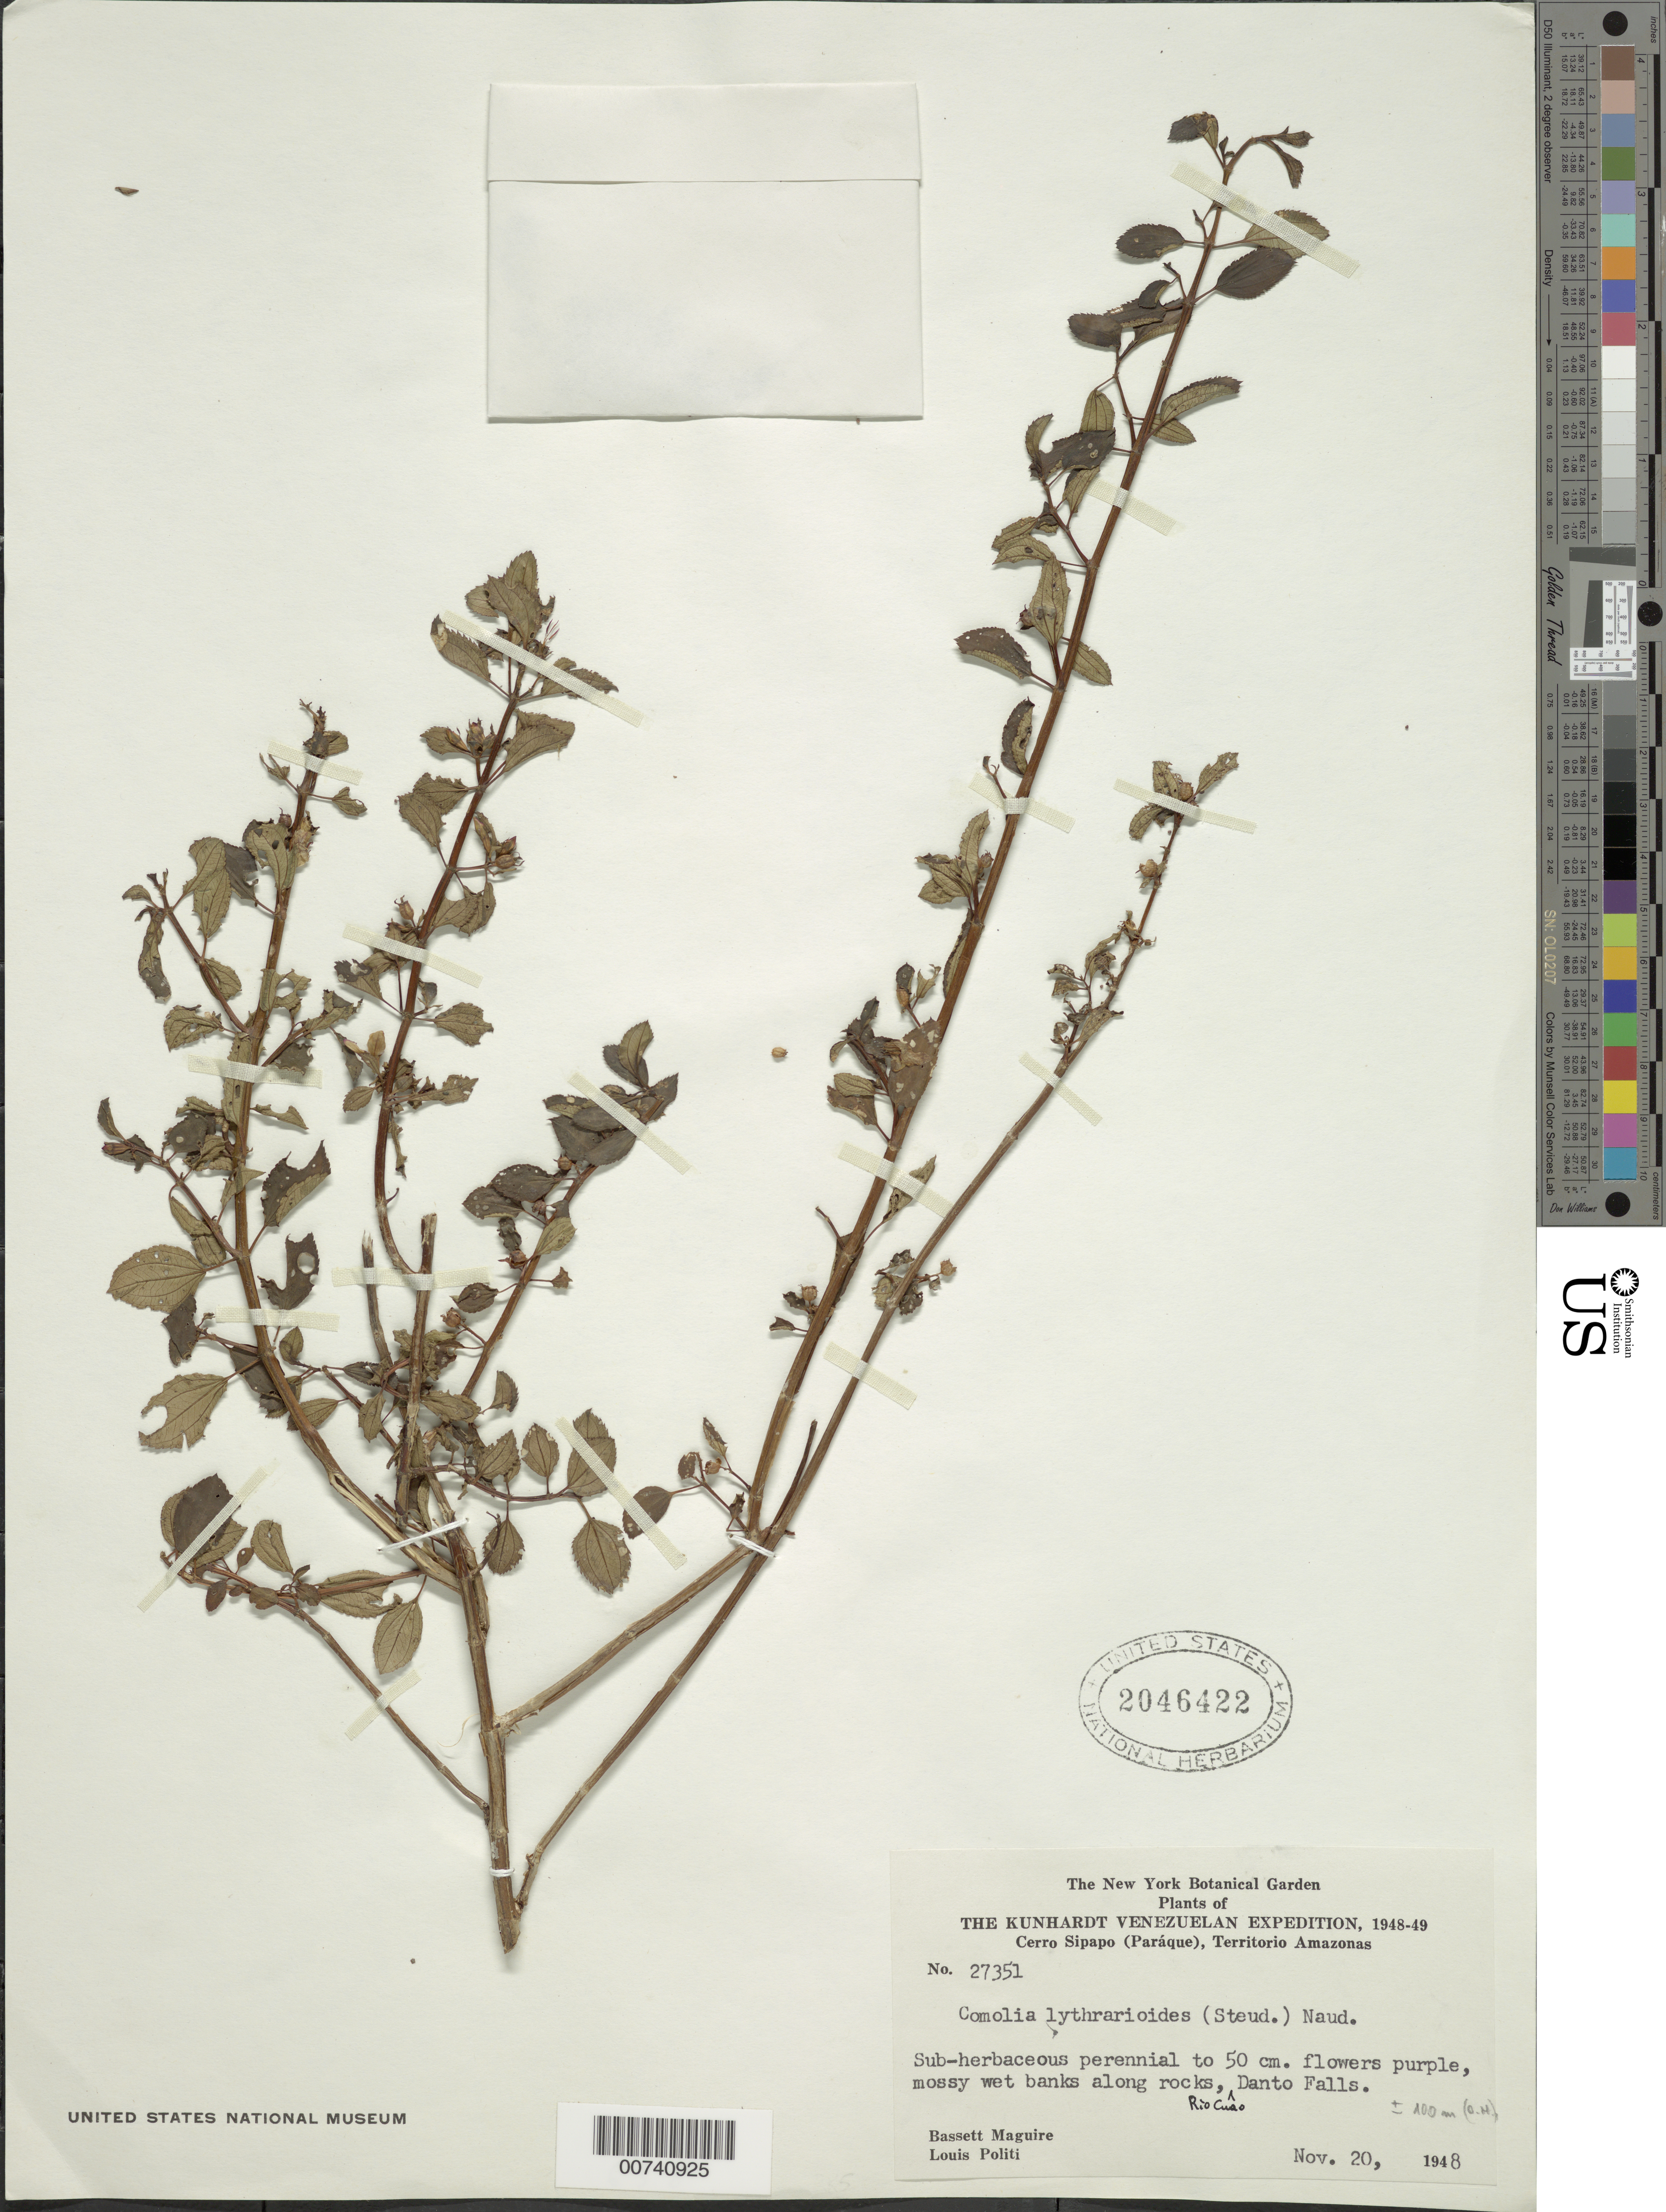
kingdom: Plantae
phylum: Tracheophyta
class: Magnoliopsida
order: Myrtales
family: Melastomataceae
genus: Comolia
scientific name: Comolia sp. nov. 6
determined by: Nunes da Silva, Diego, (RB), Jardim Botanico do Rio de Janeiro - Herbario (BRAZIL)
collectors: B. Maguire & L. Politi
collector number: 27351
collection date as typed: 20-Nov-48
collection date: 1948-11-20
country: Venezuela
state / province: Amazonas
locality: Cerro Sipapo (Paráque), Río Cuao, Danta (Tapir) Falls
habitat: Mossy wet banks along rocks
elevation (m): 140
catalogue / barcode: US 2046422